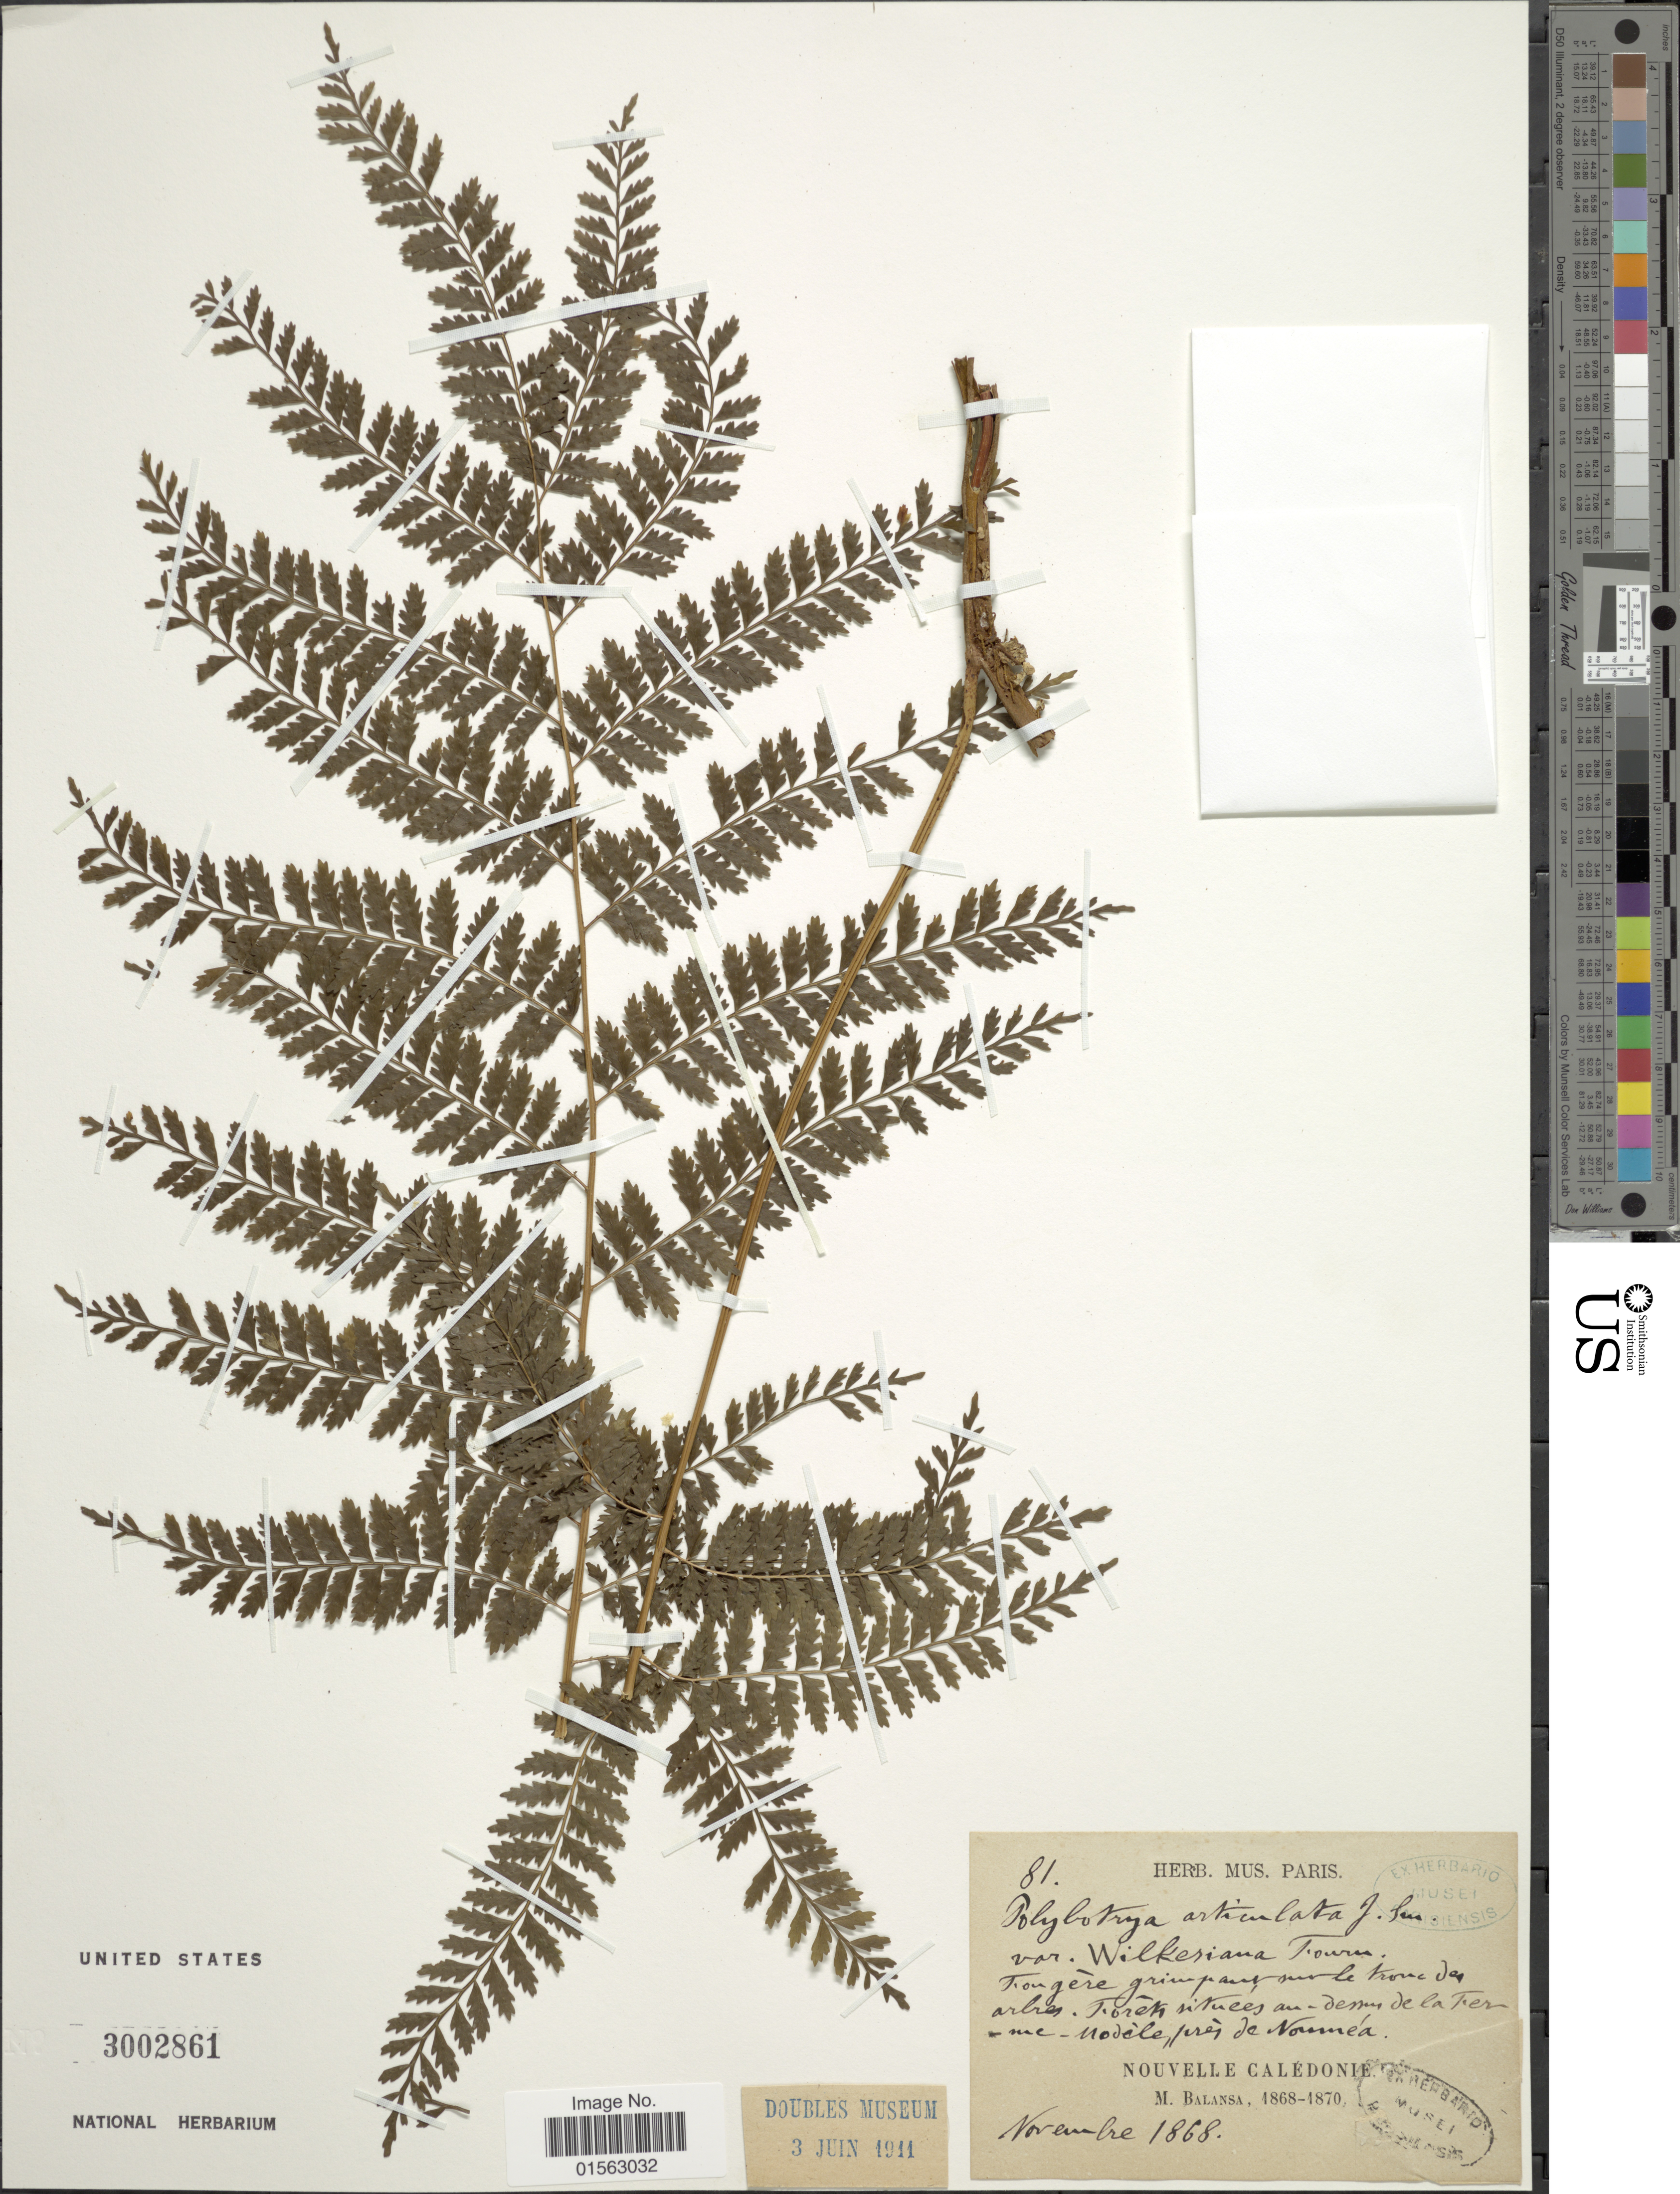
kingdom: Plantae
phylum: Tracheophyta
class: Polypodiopsida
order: Polypodiales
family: Dryopteridaceae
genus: Teratophyllum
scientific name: Teratophyllum wilkesianum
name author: (Brack.) Holttum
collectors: B. Balansa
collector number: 81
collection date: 1868/1870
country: New Caledonia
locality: Fougére grimpaes surle tropa de artrés, forêt ritueé au de la Fer me Modéle, prés de Nouméa [interpreted]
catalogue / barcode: US 3002861